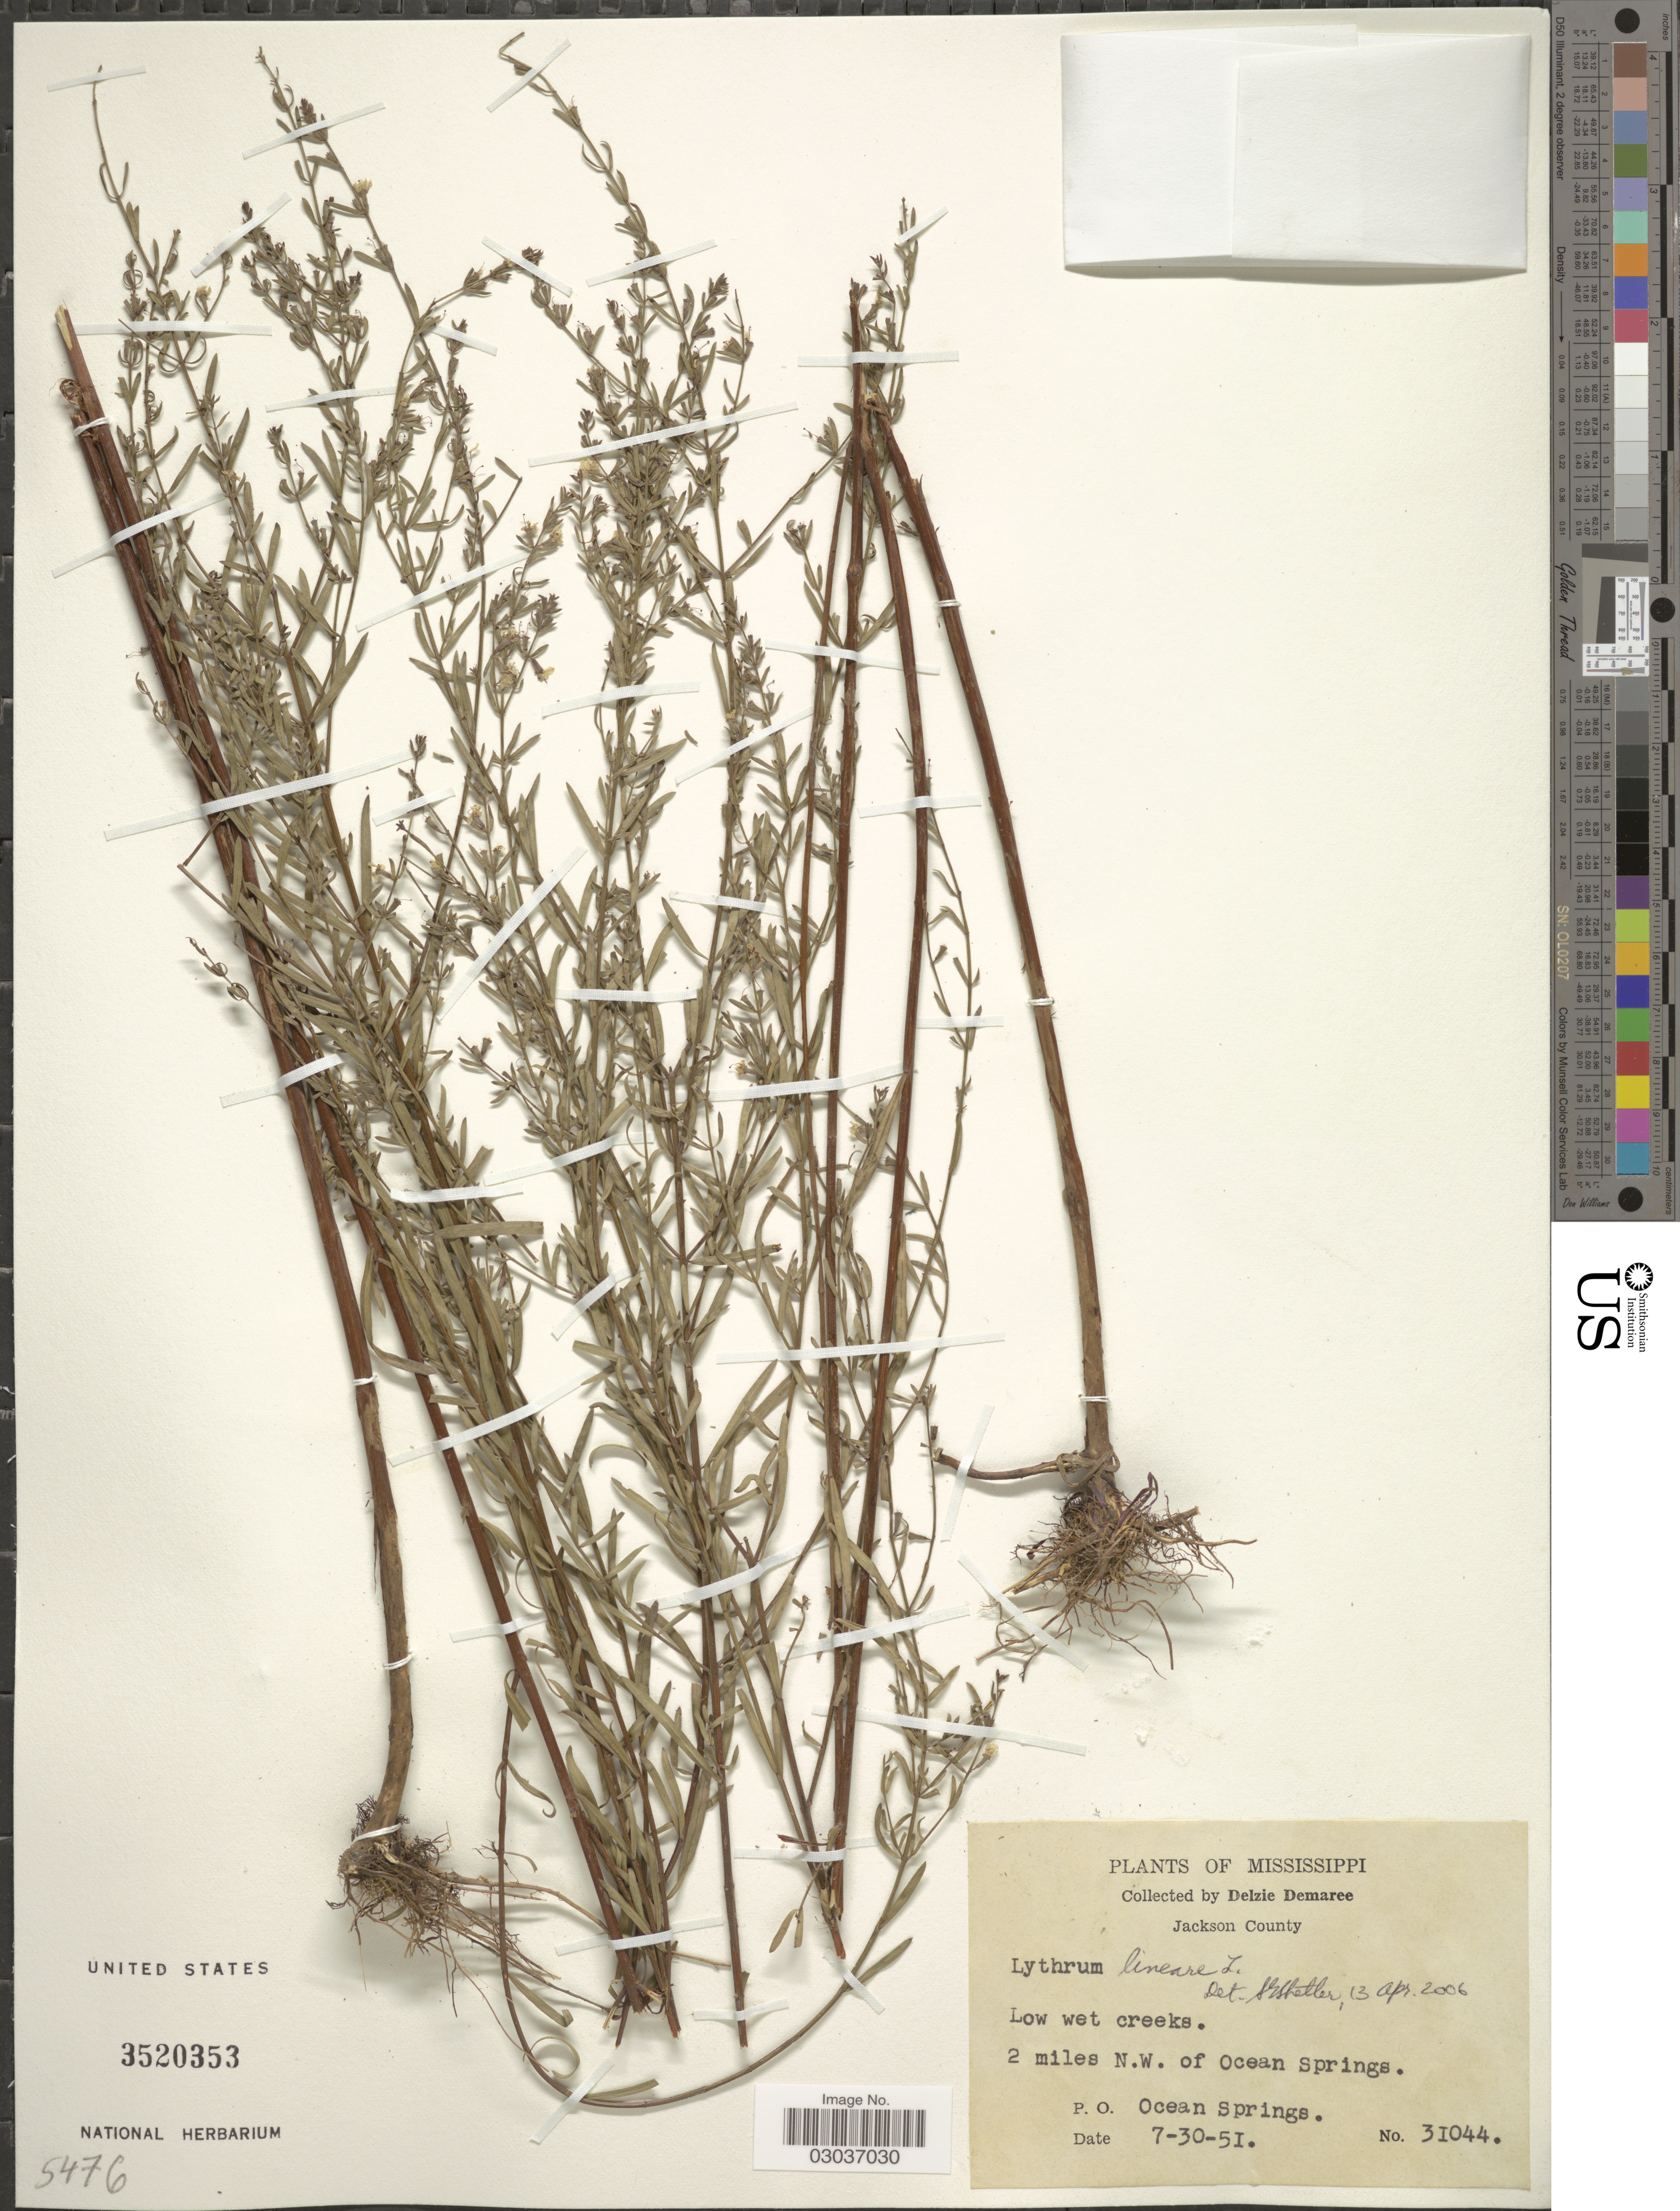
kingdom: Plantae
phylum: Tracheophyta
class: Magnoliopsida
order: Myrtales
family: Lythraceae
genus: Lythrum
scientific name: Lythrum lineare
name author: L.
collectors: D. Demaree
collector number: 31044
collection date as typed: Transcribed d/m/y: 30/7/51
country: United States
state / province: Mississippi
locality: Jackson County, 2 miles N.W. of Ocean Springs, P.O. Ocean Springs.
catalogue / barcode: US 3520353